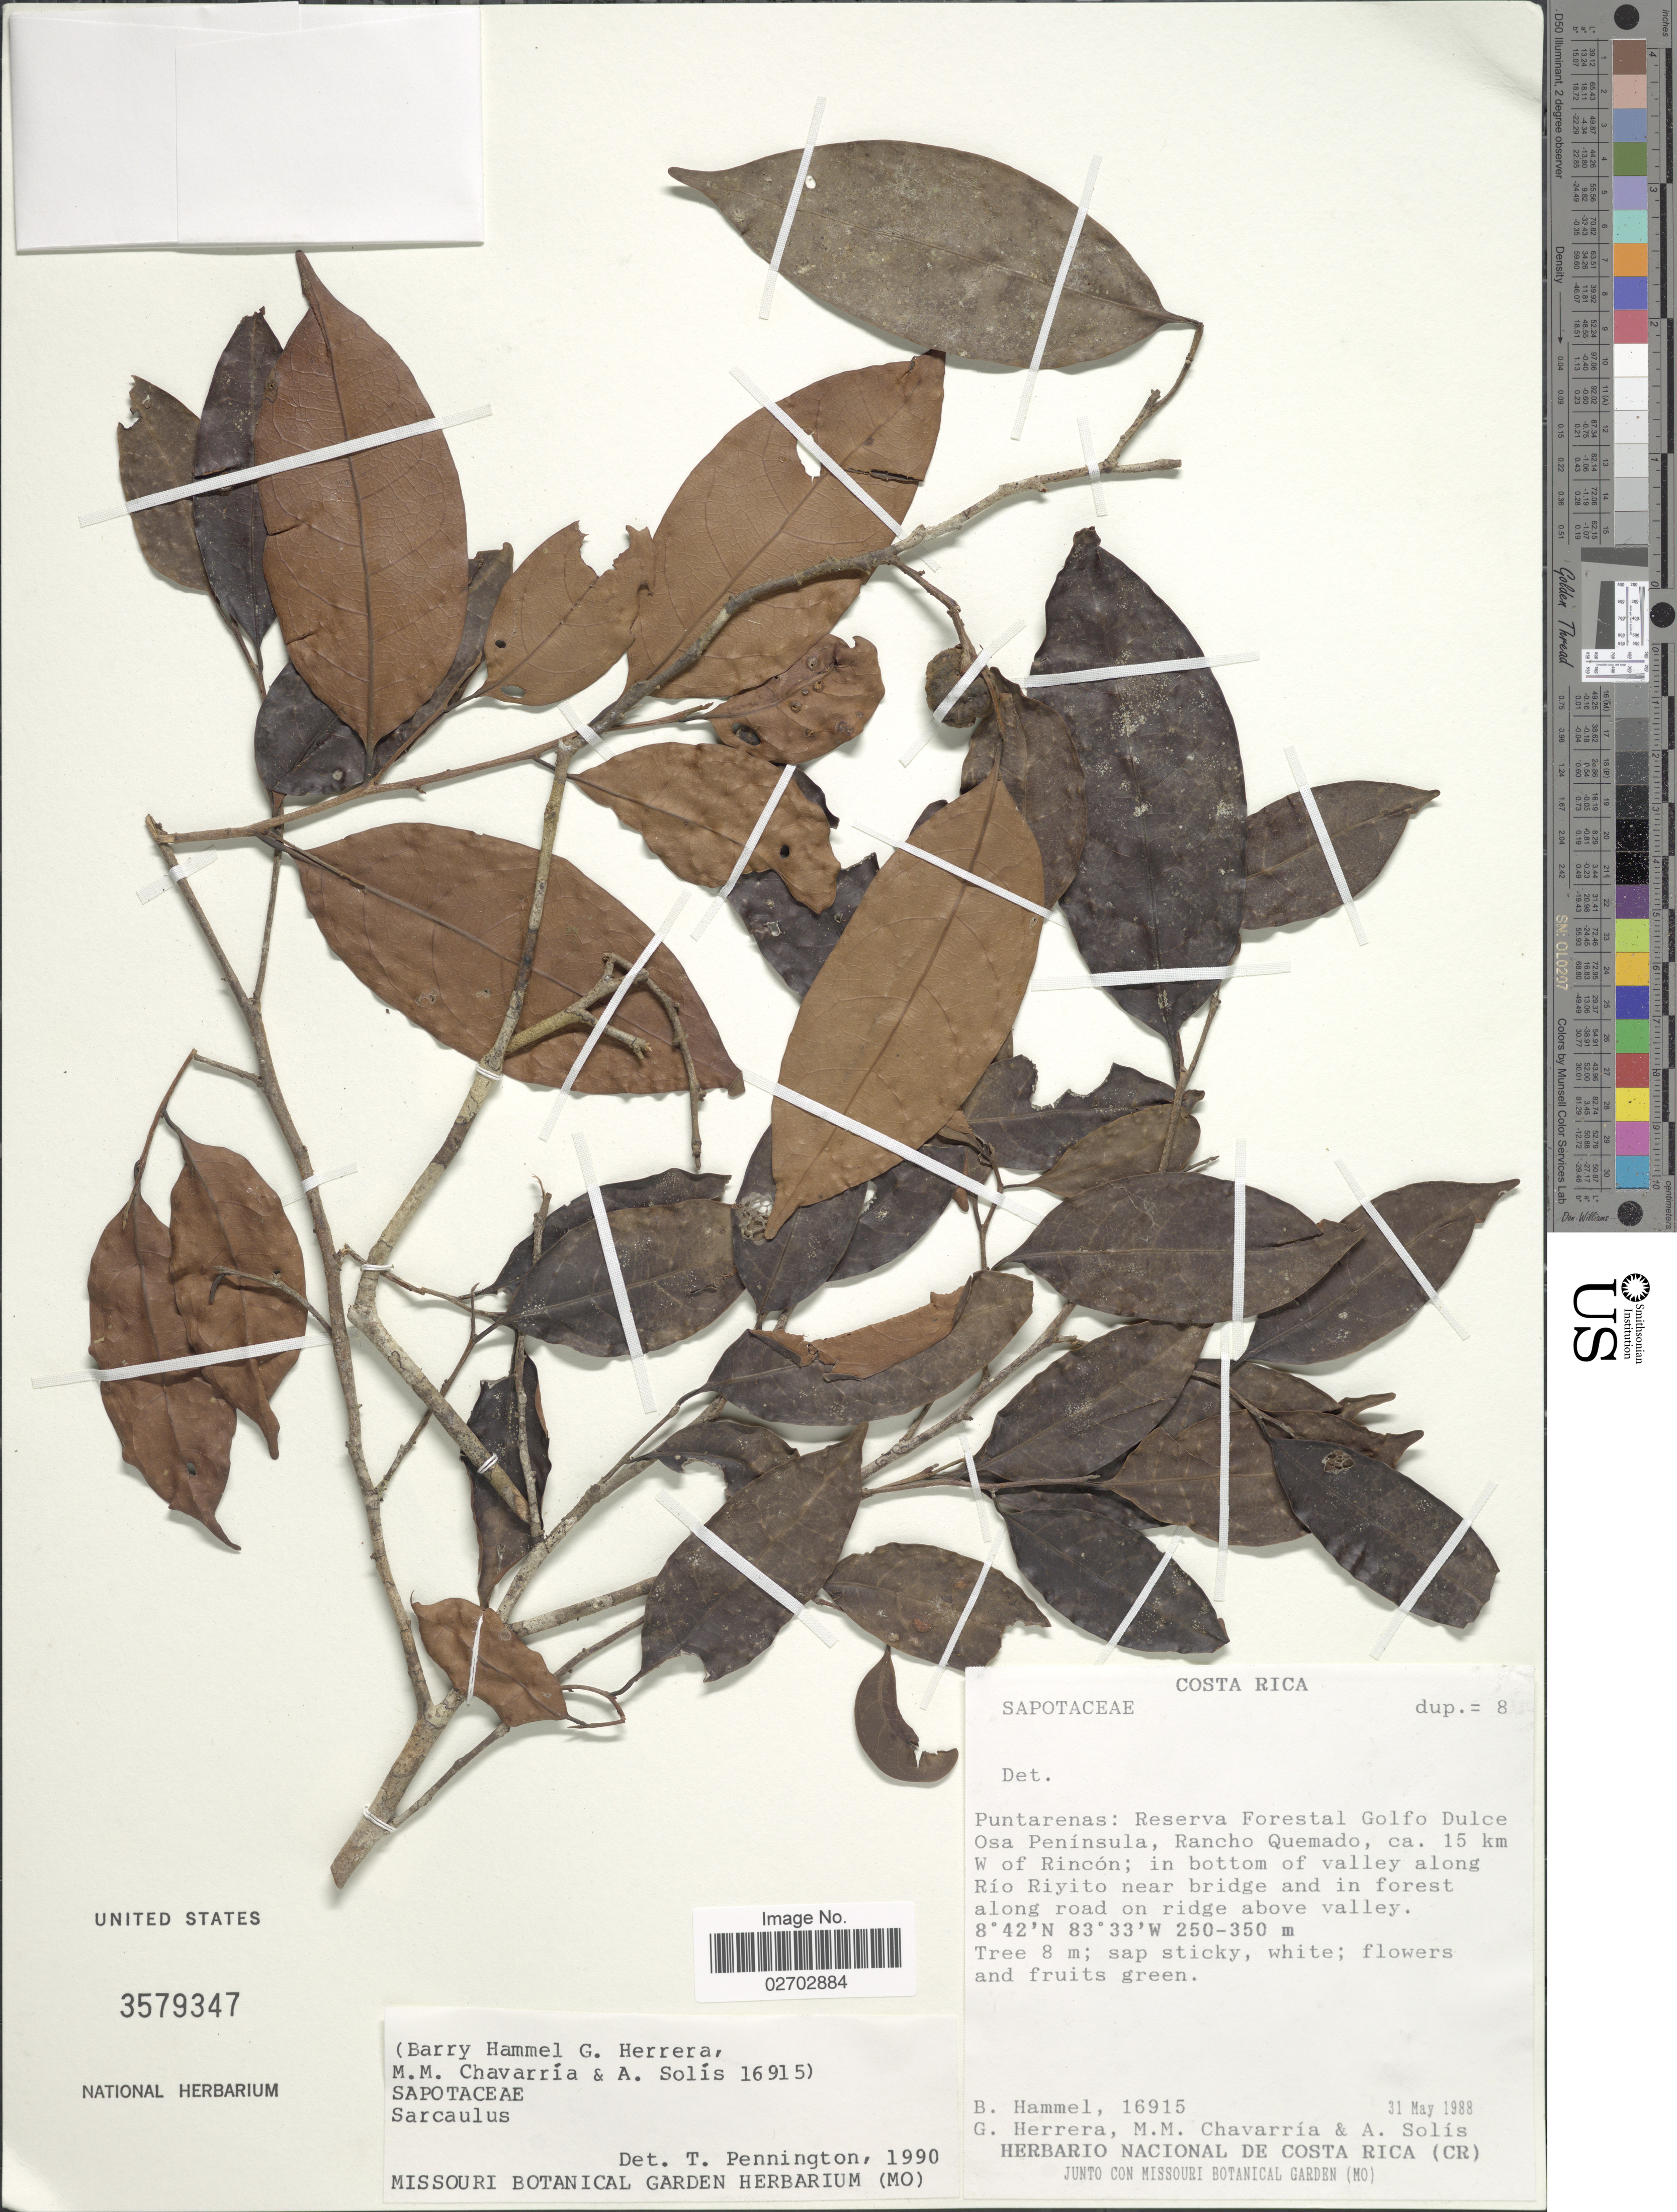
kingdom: Plantae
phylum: Tracheophyta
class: Magnoliopsida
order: Ericales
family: Sapotaceae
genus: Sarcaulus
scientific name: Sarcaulus sp.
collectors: B. Hammel, G. Herrera, M. Chavarría & A. Solis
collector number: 16915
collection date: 1988-05-31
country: Costa Rica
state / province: Puntarenas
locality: Resreva Forestal Golfo Dulce Osa Peninsula, Rancho Quemado, ca. 15 km W of Rincon; in bottom of valley along Rio Riyito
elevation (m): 250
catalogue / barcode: US 3579347